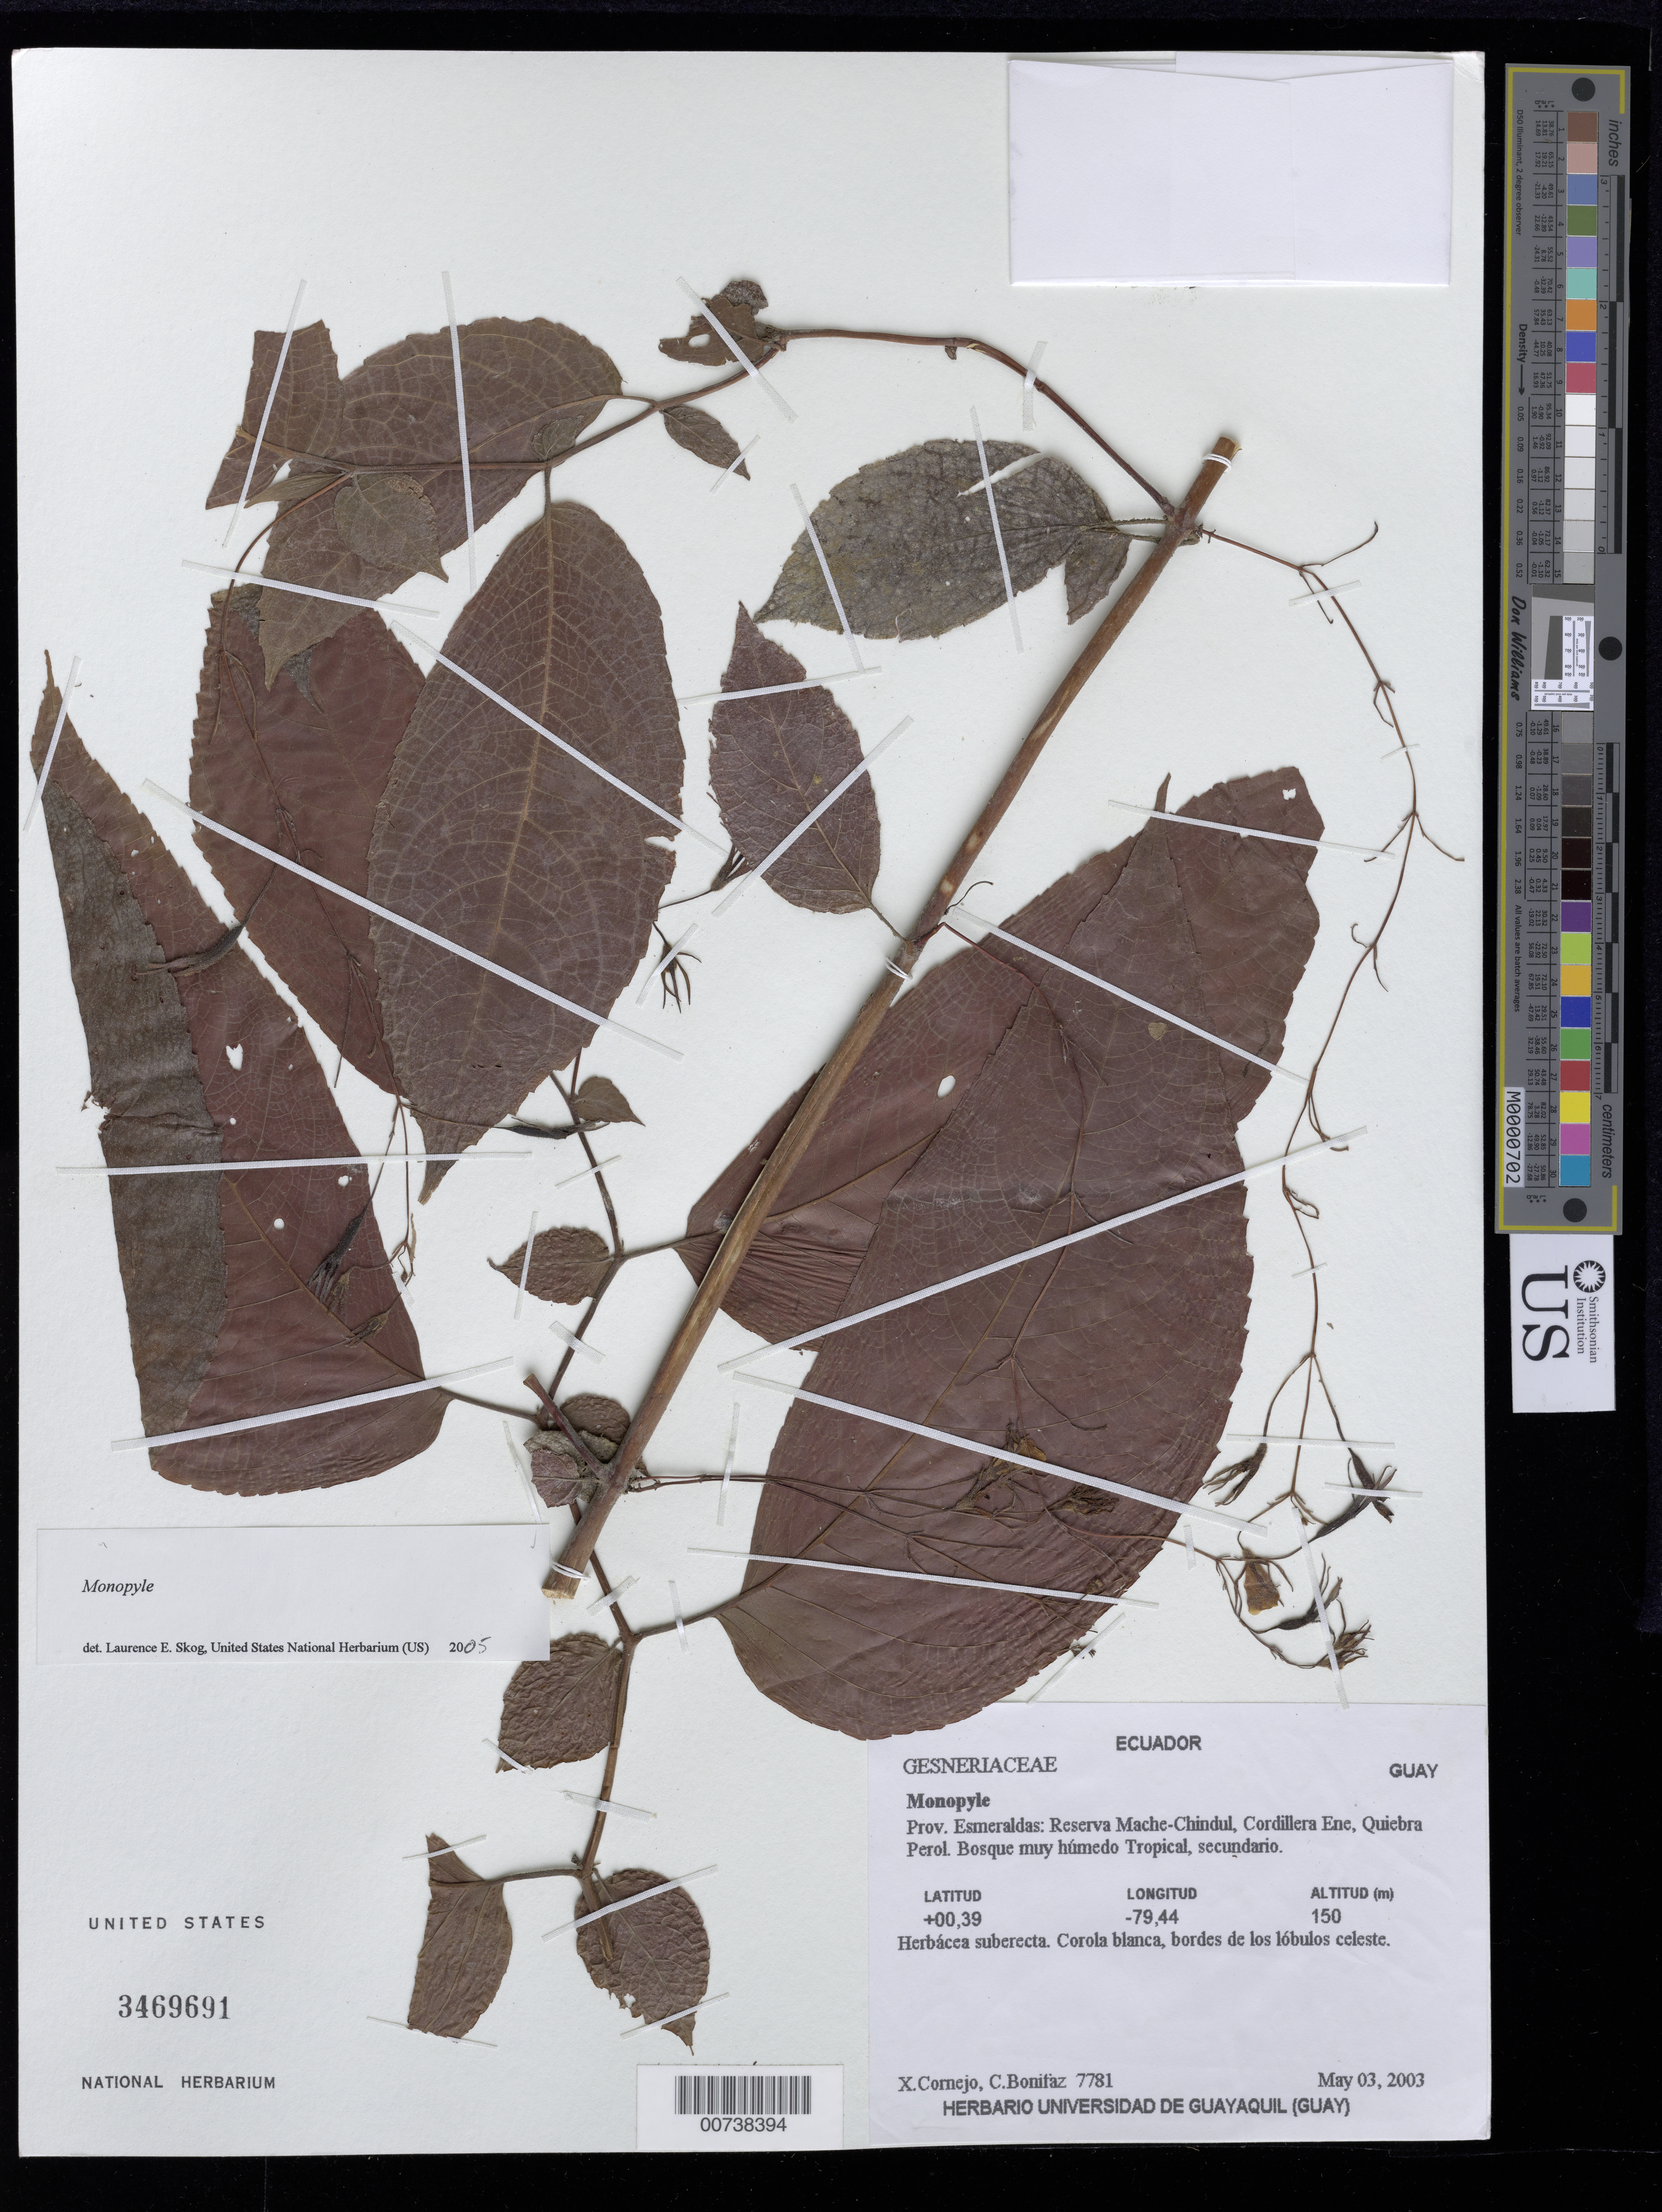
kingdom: Plantae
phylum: Tracheophyta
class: Magnoliopsida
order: Lamiales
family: Gesneriaceae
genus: Monopyle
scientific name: Monopyle sp.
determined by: Skog, Laurence E.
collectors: X. F. Cornejo & C. Bonifaz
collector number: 7781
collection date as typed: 03 May 2003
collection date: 2003-05-03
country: Ecuador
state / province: Esmeraldas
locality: Prov. Esmeraldas: Reserva Mache-Chindul, Cordillera Ene, Quiebra Perol.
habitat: Bosque muy húmedo tropical, secundario.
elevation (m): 150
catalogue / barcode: US 3469691